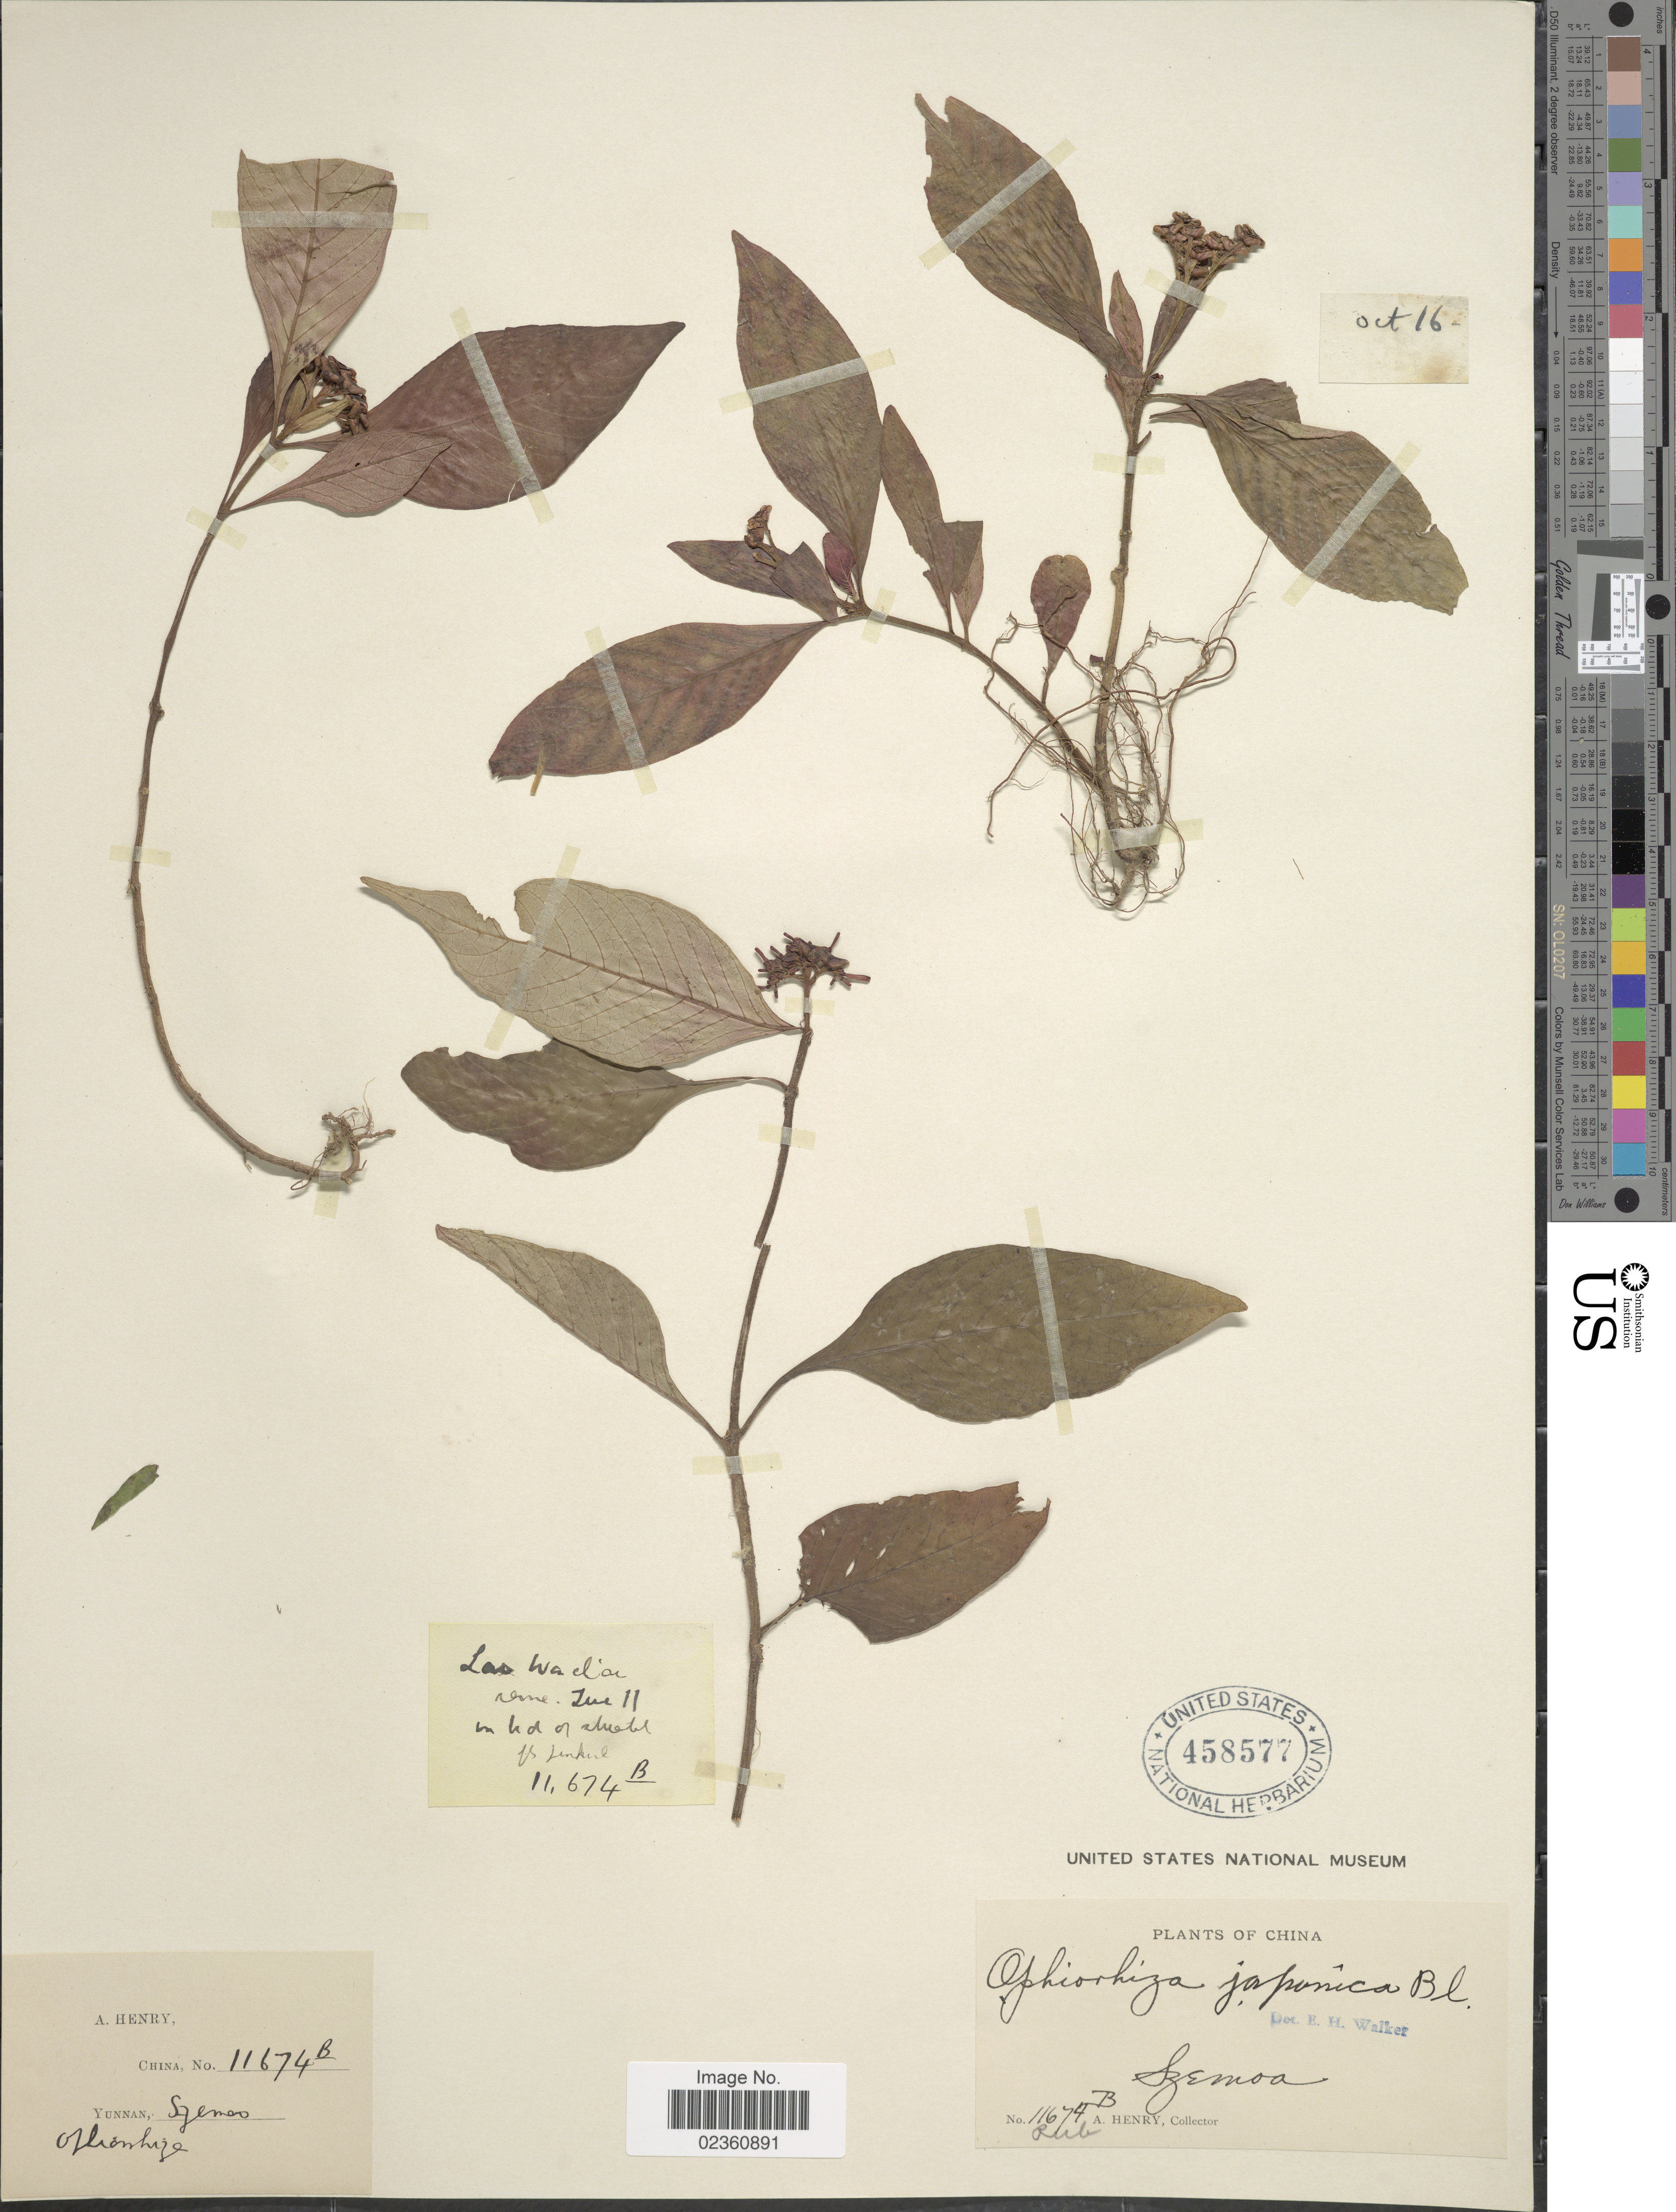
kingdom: Plantae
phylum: Tracheophyta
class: Magnoliopsida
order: Gentianales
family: Rubiaceae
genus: Ophiorrhiza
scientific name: Ophiorrhiza japonica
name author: Blume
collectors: A. Henry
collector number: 11674 B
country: China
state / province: Yunnan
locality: Szemoa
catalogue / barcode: US 458577